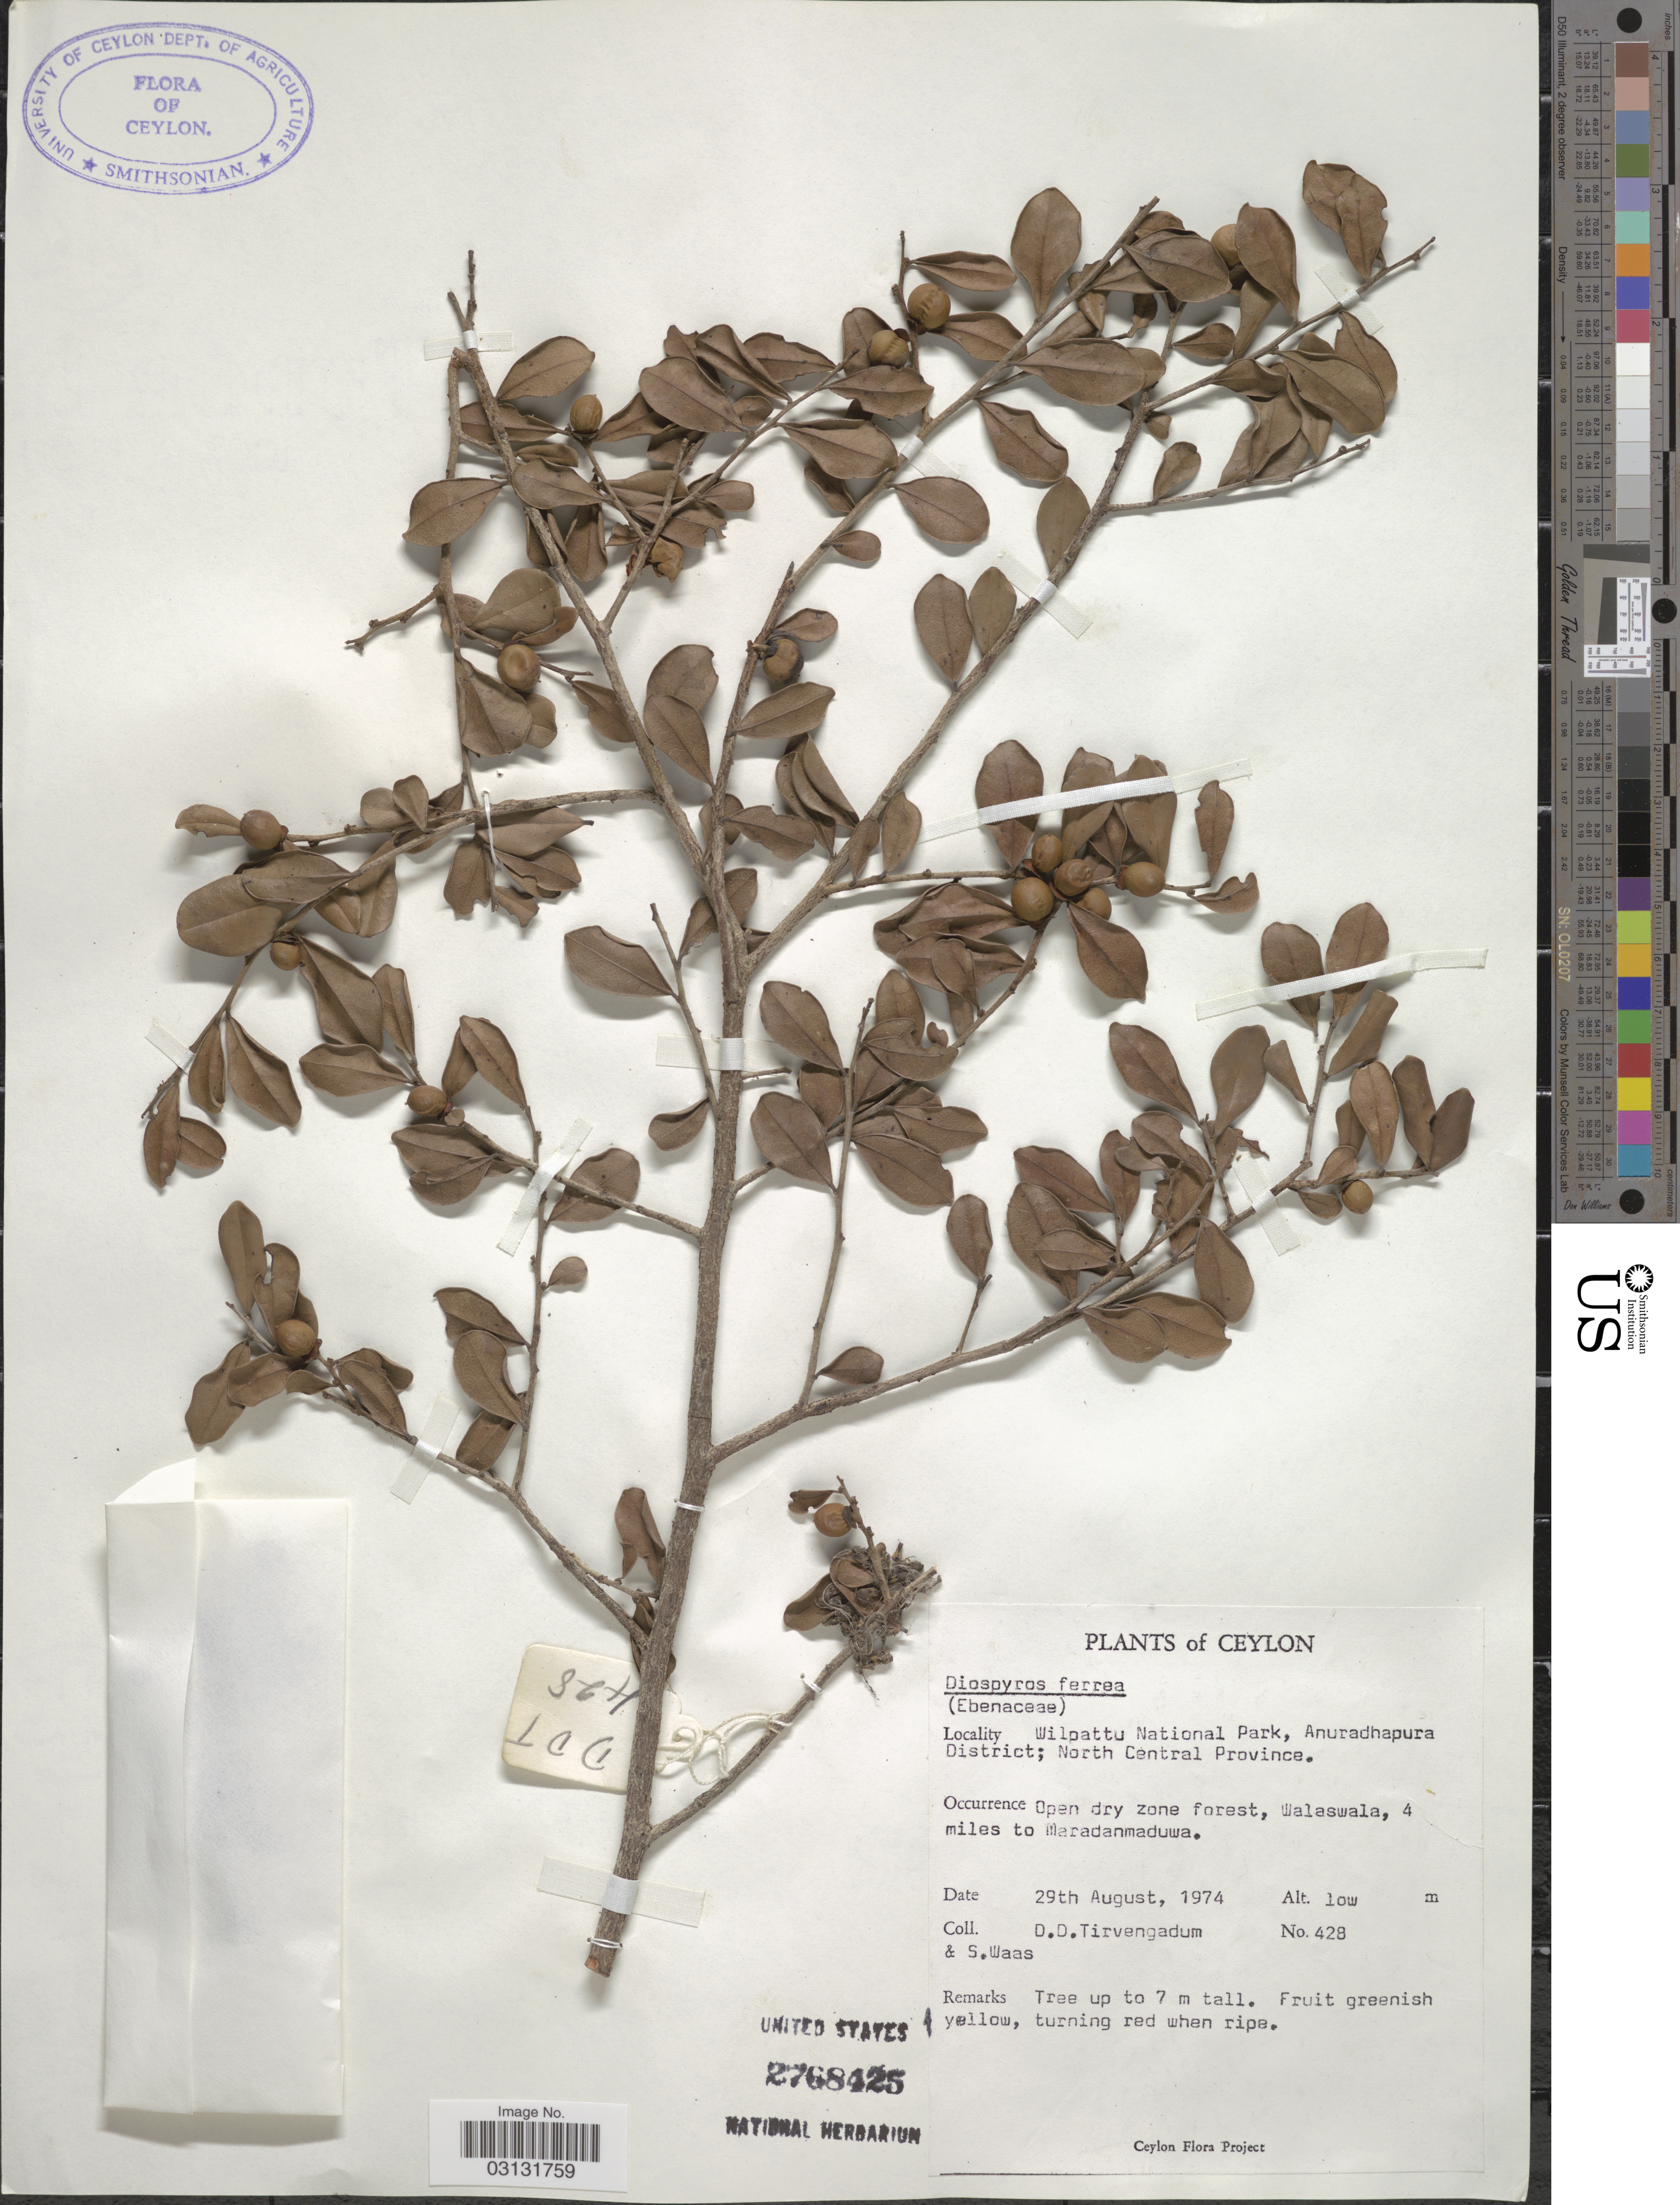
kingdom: Plantae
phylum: Tracheophyta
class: Magnoliopsida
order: Ericales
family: Ebenaceae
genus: Diospyros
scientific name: Diospyros ferrea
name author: (Willd.) Bakh.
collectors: D. Tirvengadum & S. Waas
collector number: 428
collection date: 1974-08-29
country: Sri Lanka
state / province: North Central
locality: Ceylon. Wilpattu National Park, Anuradhapura District; North Central Province. Walaswala, 4 miles to Maradanmaduwa.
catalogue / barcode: US 2768425